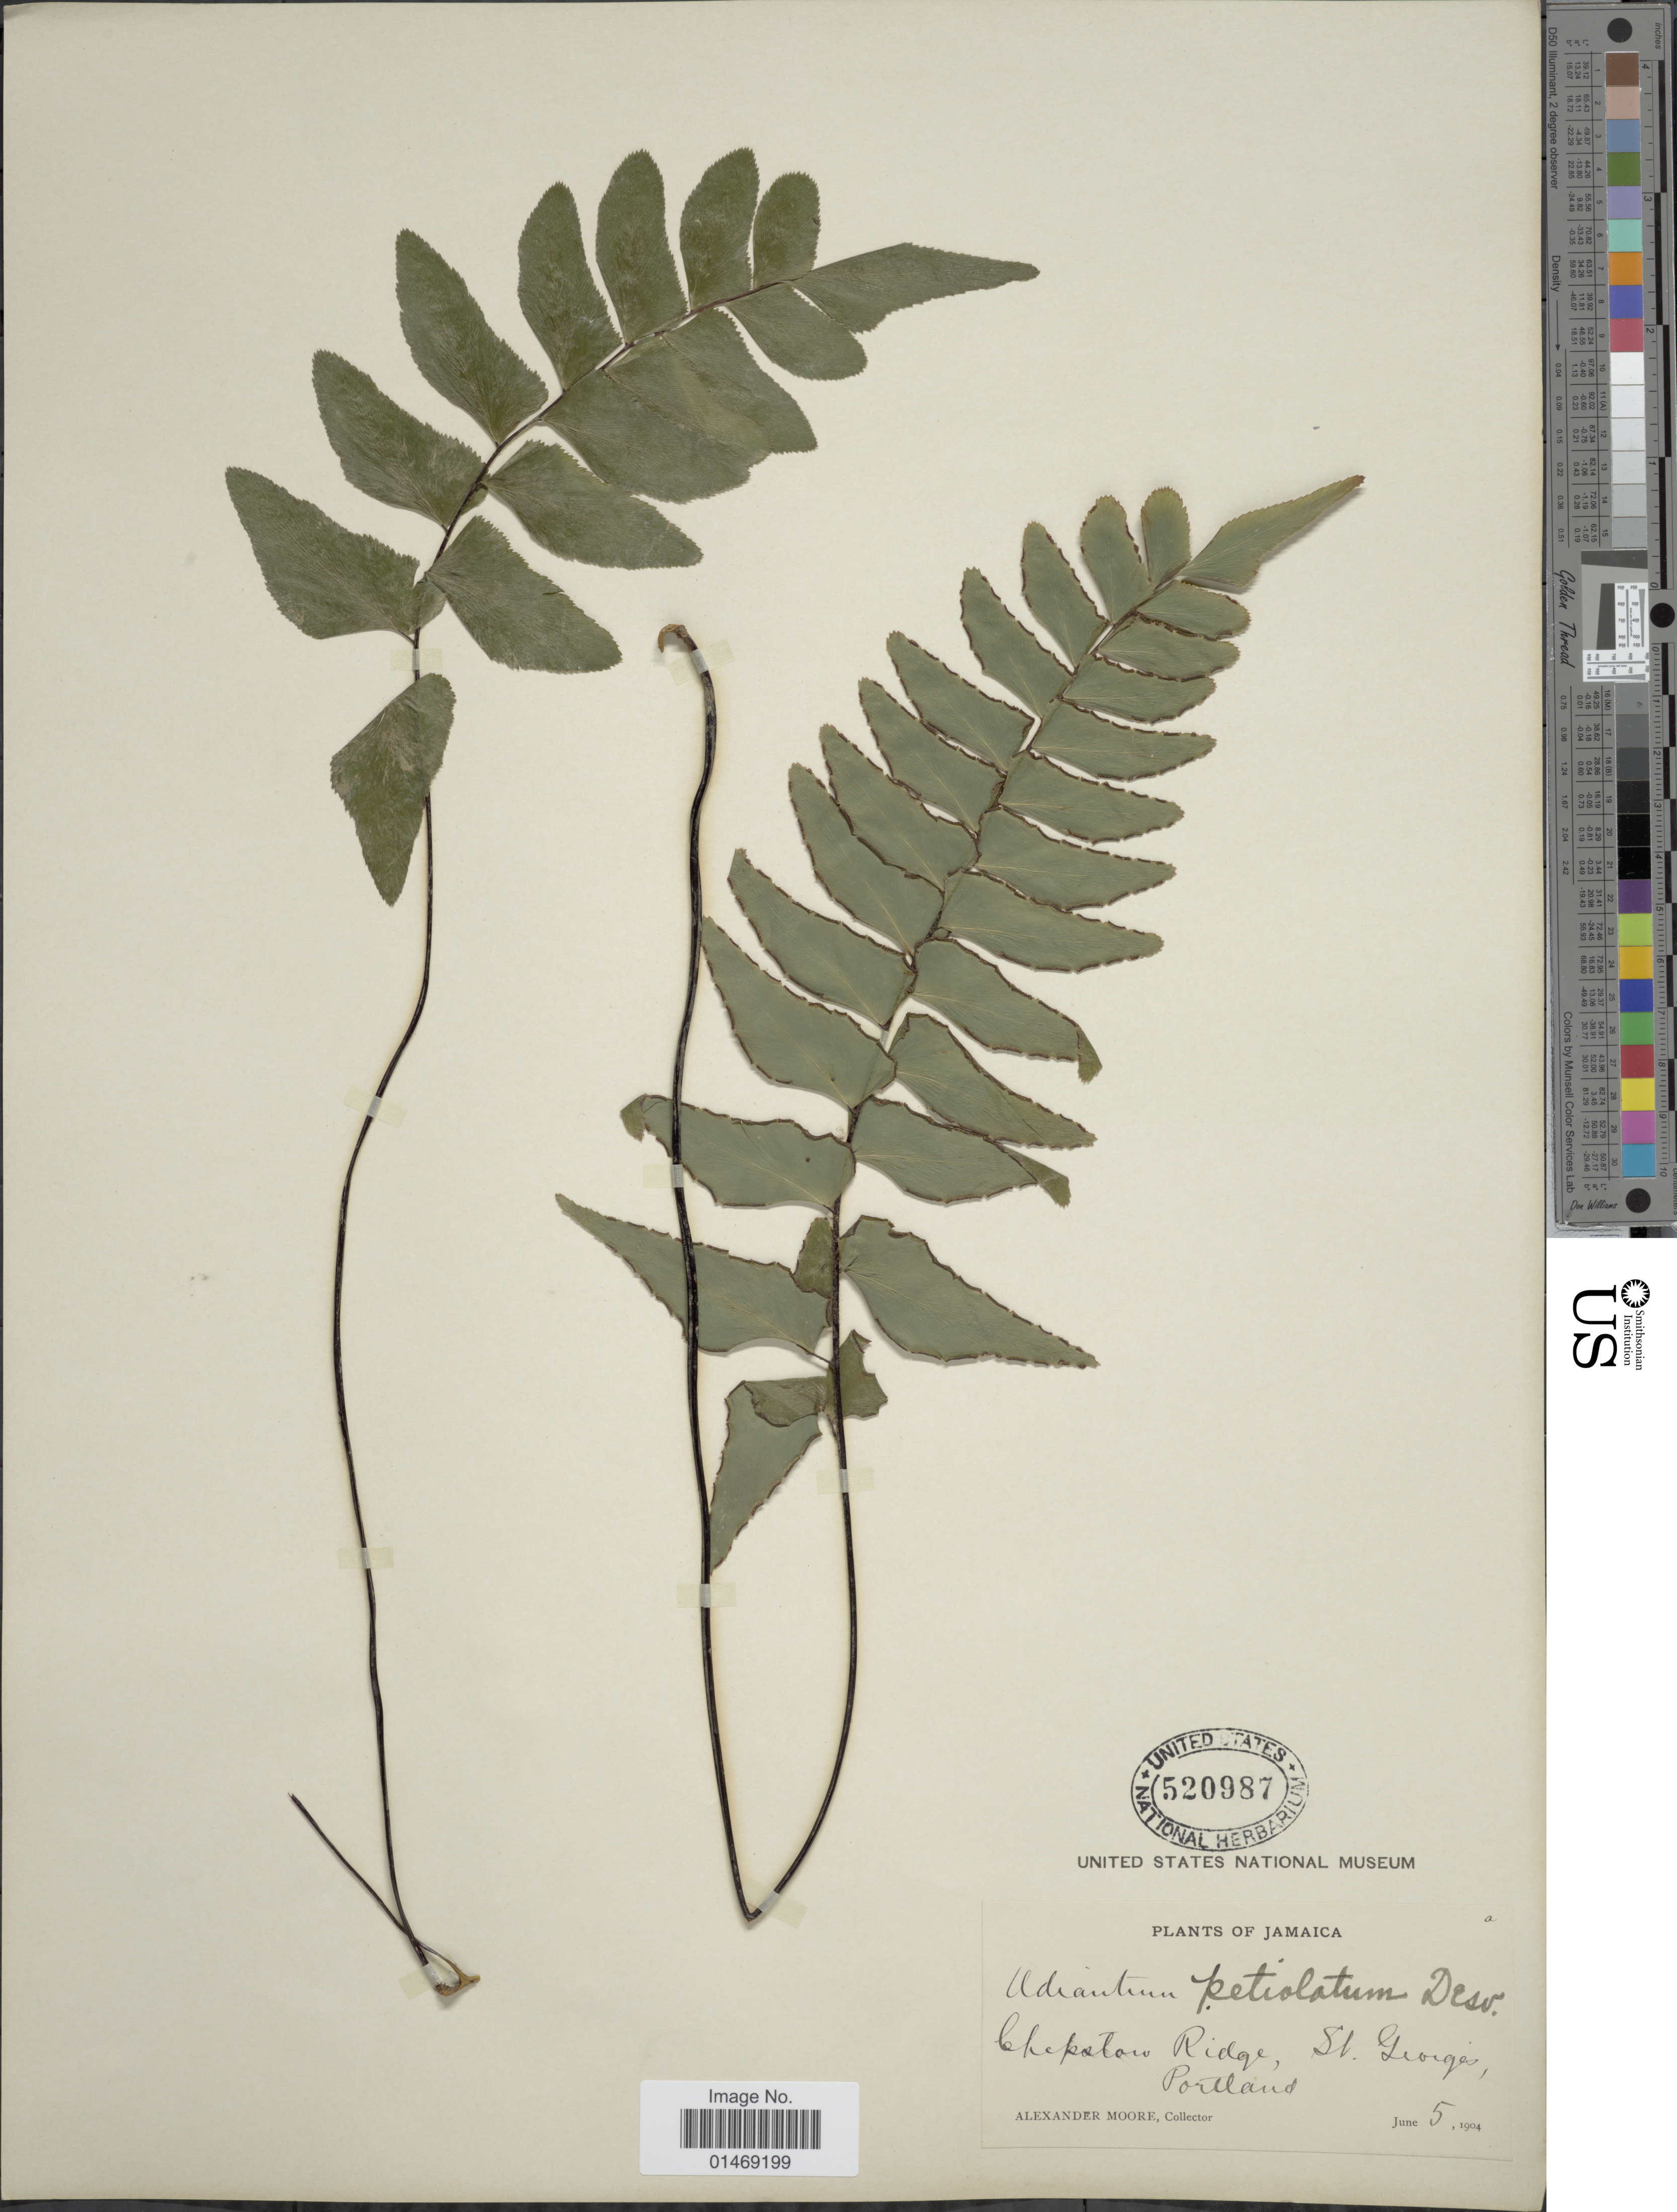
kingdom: Plantae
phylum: Tracheophyta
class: Polypodiopsida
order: Polypodiales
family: Pteridaceae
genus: Adiantum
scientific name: Adiantum petiolatum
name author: Desv.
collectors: A. Moore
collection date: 1904-06-05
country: Jamaica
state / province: Portland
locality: Chepstown Ridge, St Georges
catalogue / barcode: US 520987